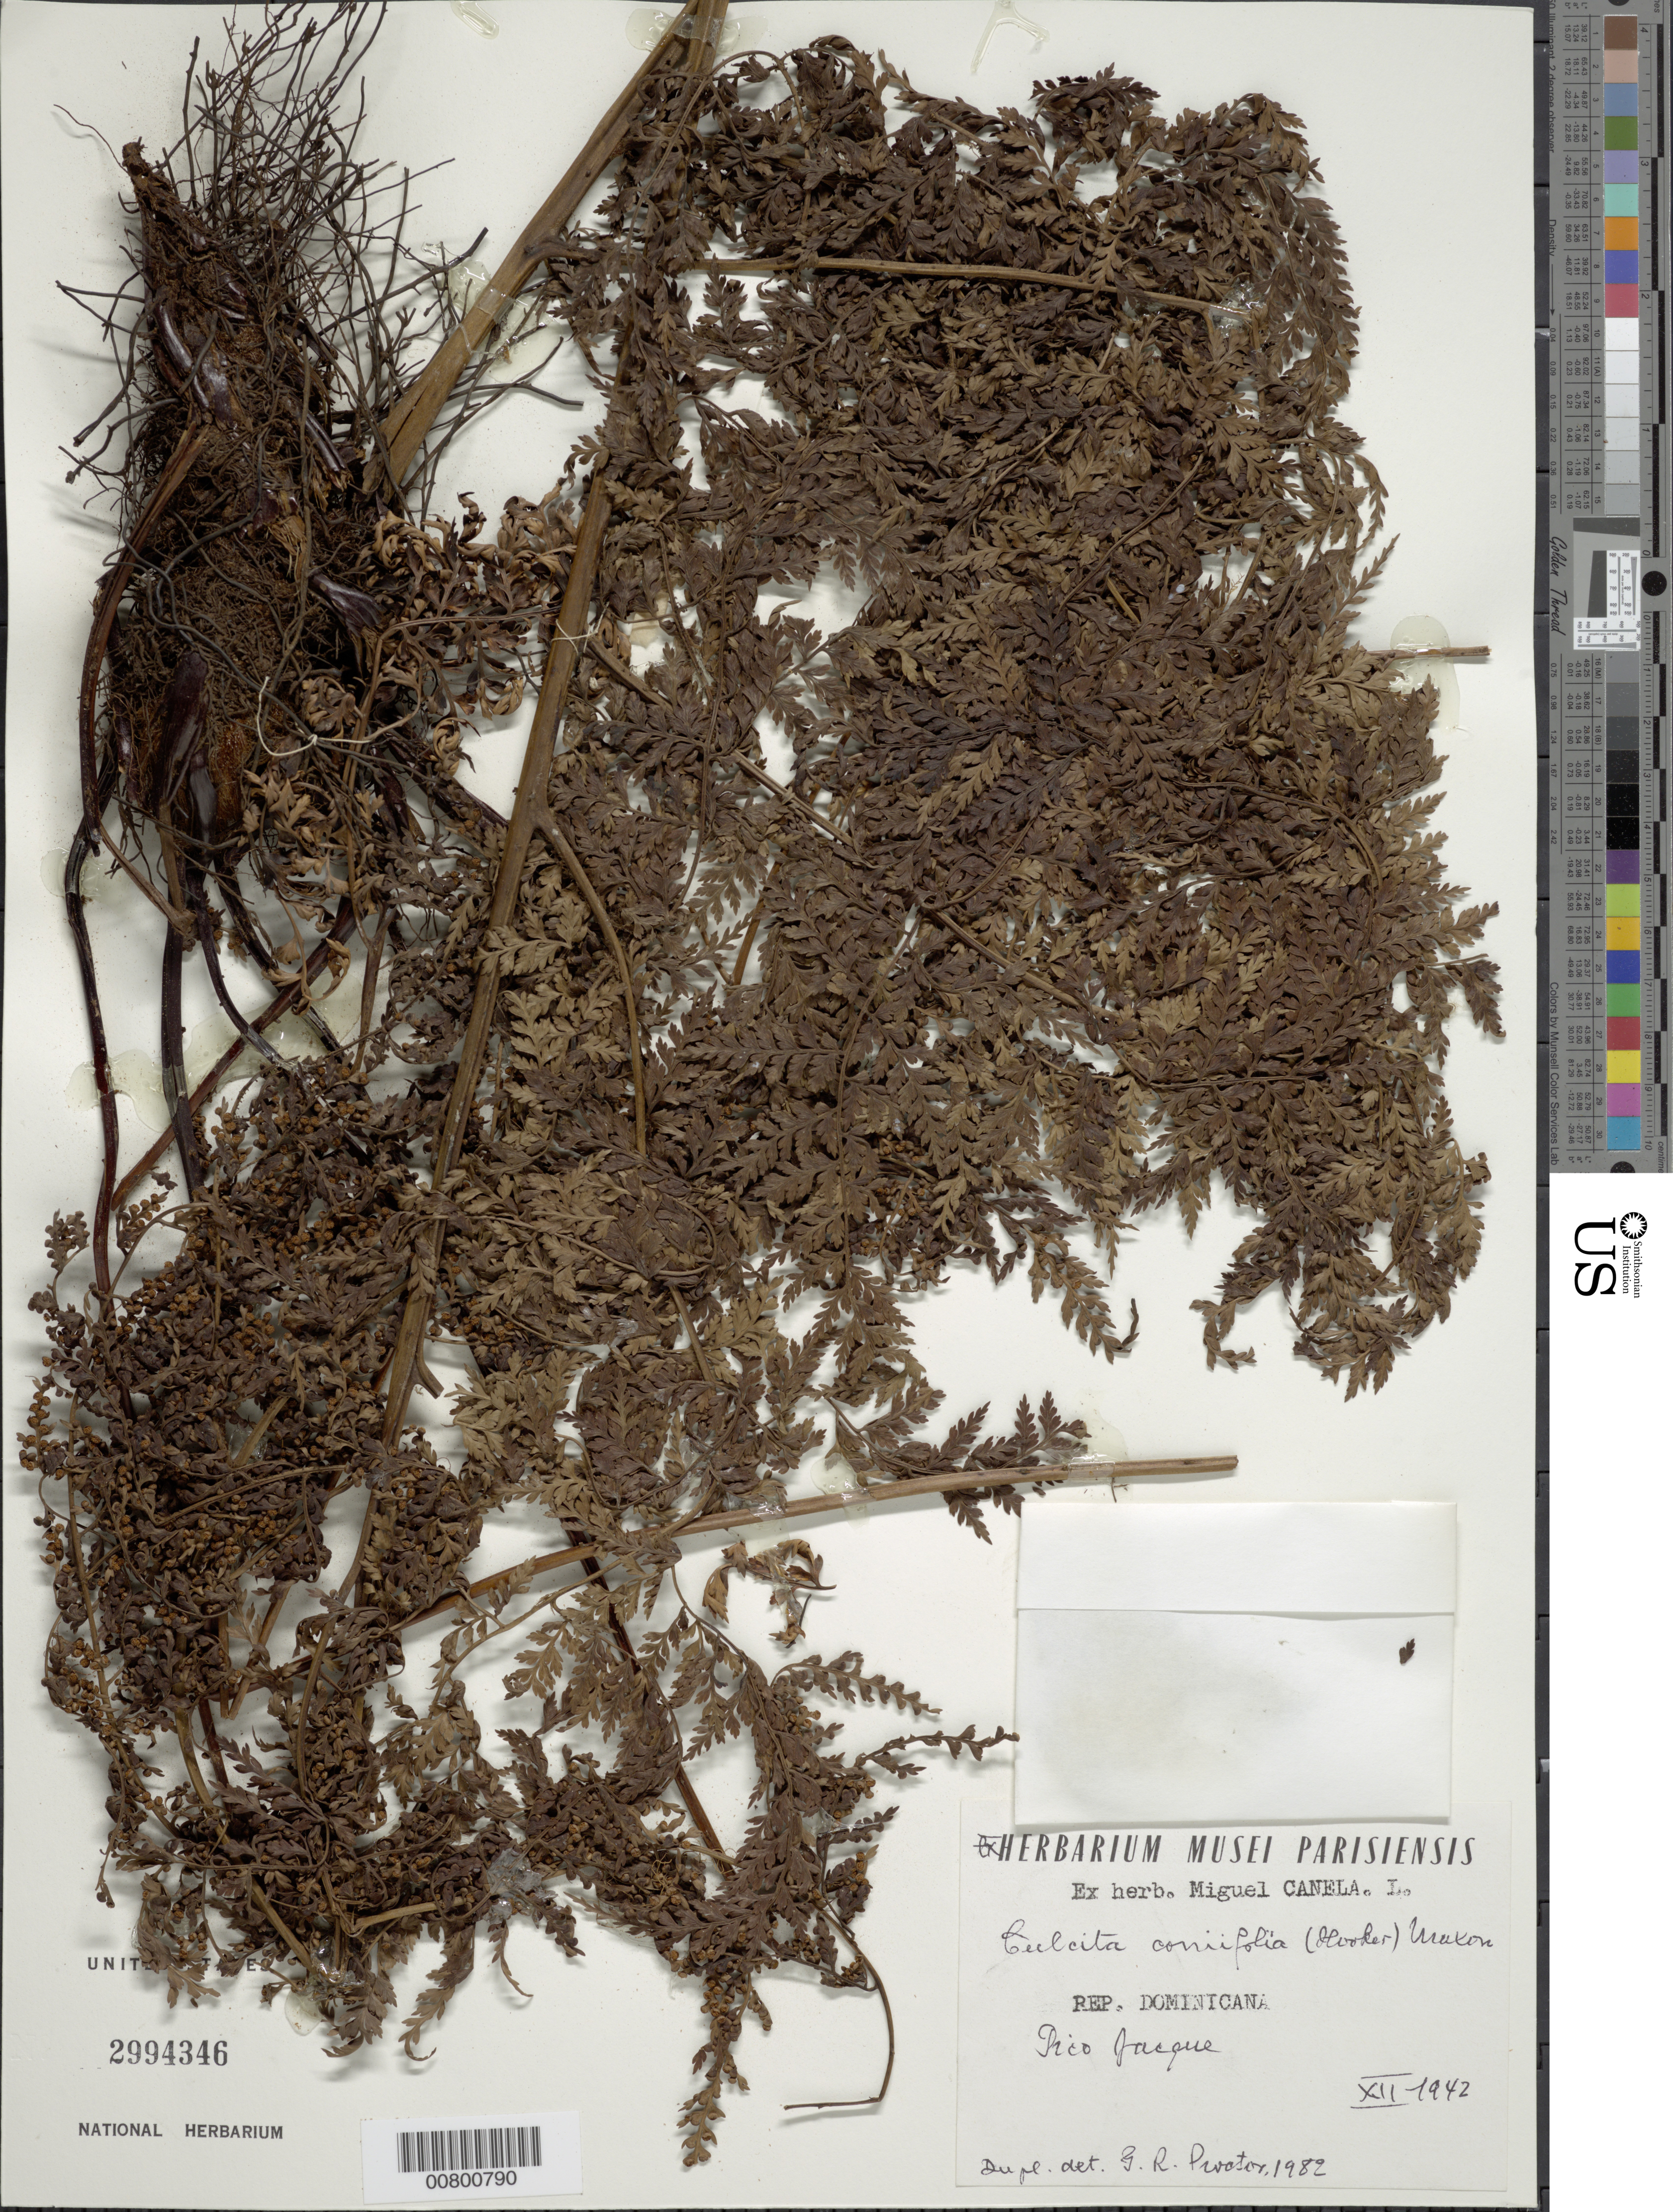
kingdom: Plantae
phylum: Tracheophyta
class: Polypodiopsida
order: Cyatheales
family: Culcitaceae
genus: Culcita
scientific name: Culcita coniifolia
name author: (Hook.) Maxon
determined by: Proctor, G. R.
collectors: M. Canela Lazaro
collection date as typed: Dec 1942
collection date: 1942-12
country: Dominican Republic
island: Hispaniola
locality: Pico Jacque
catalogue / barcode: US 2994346